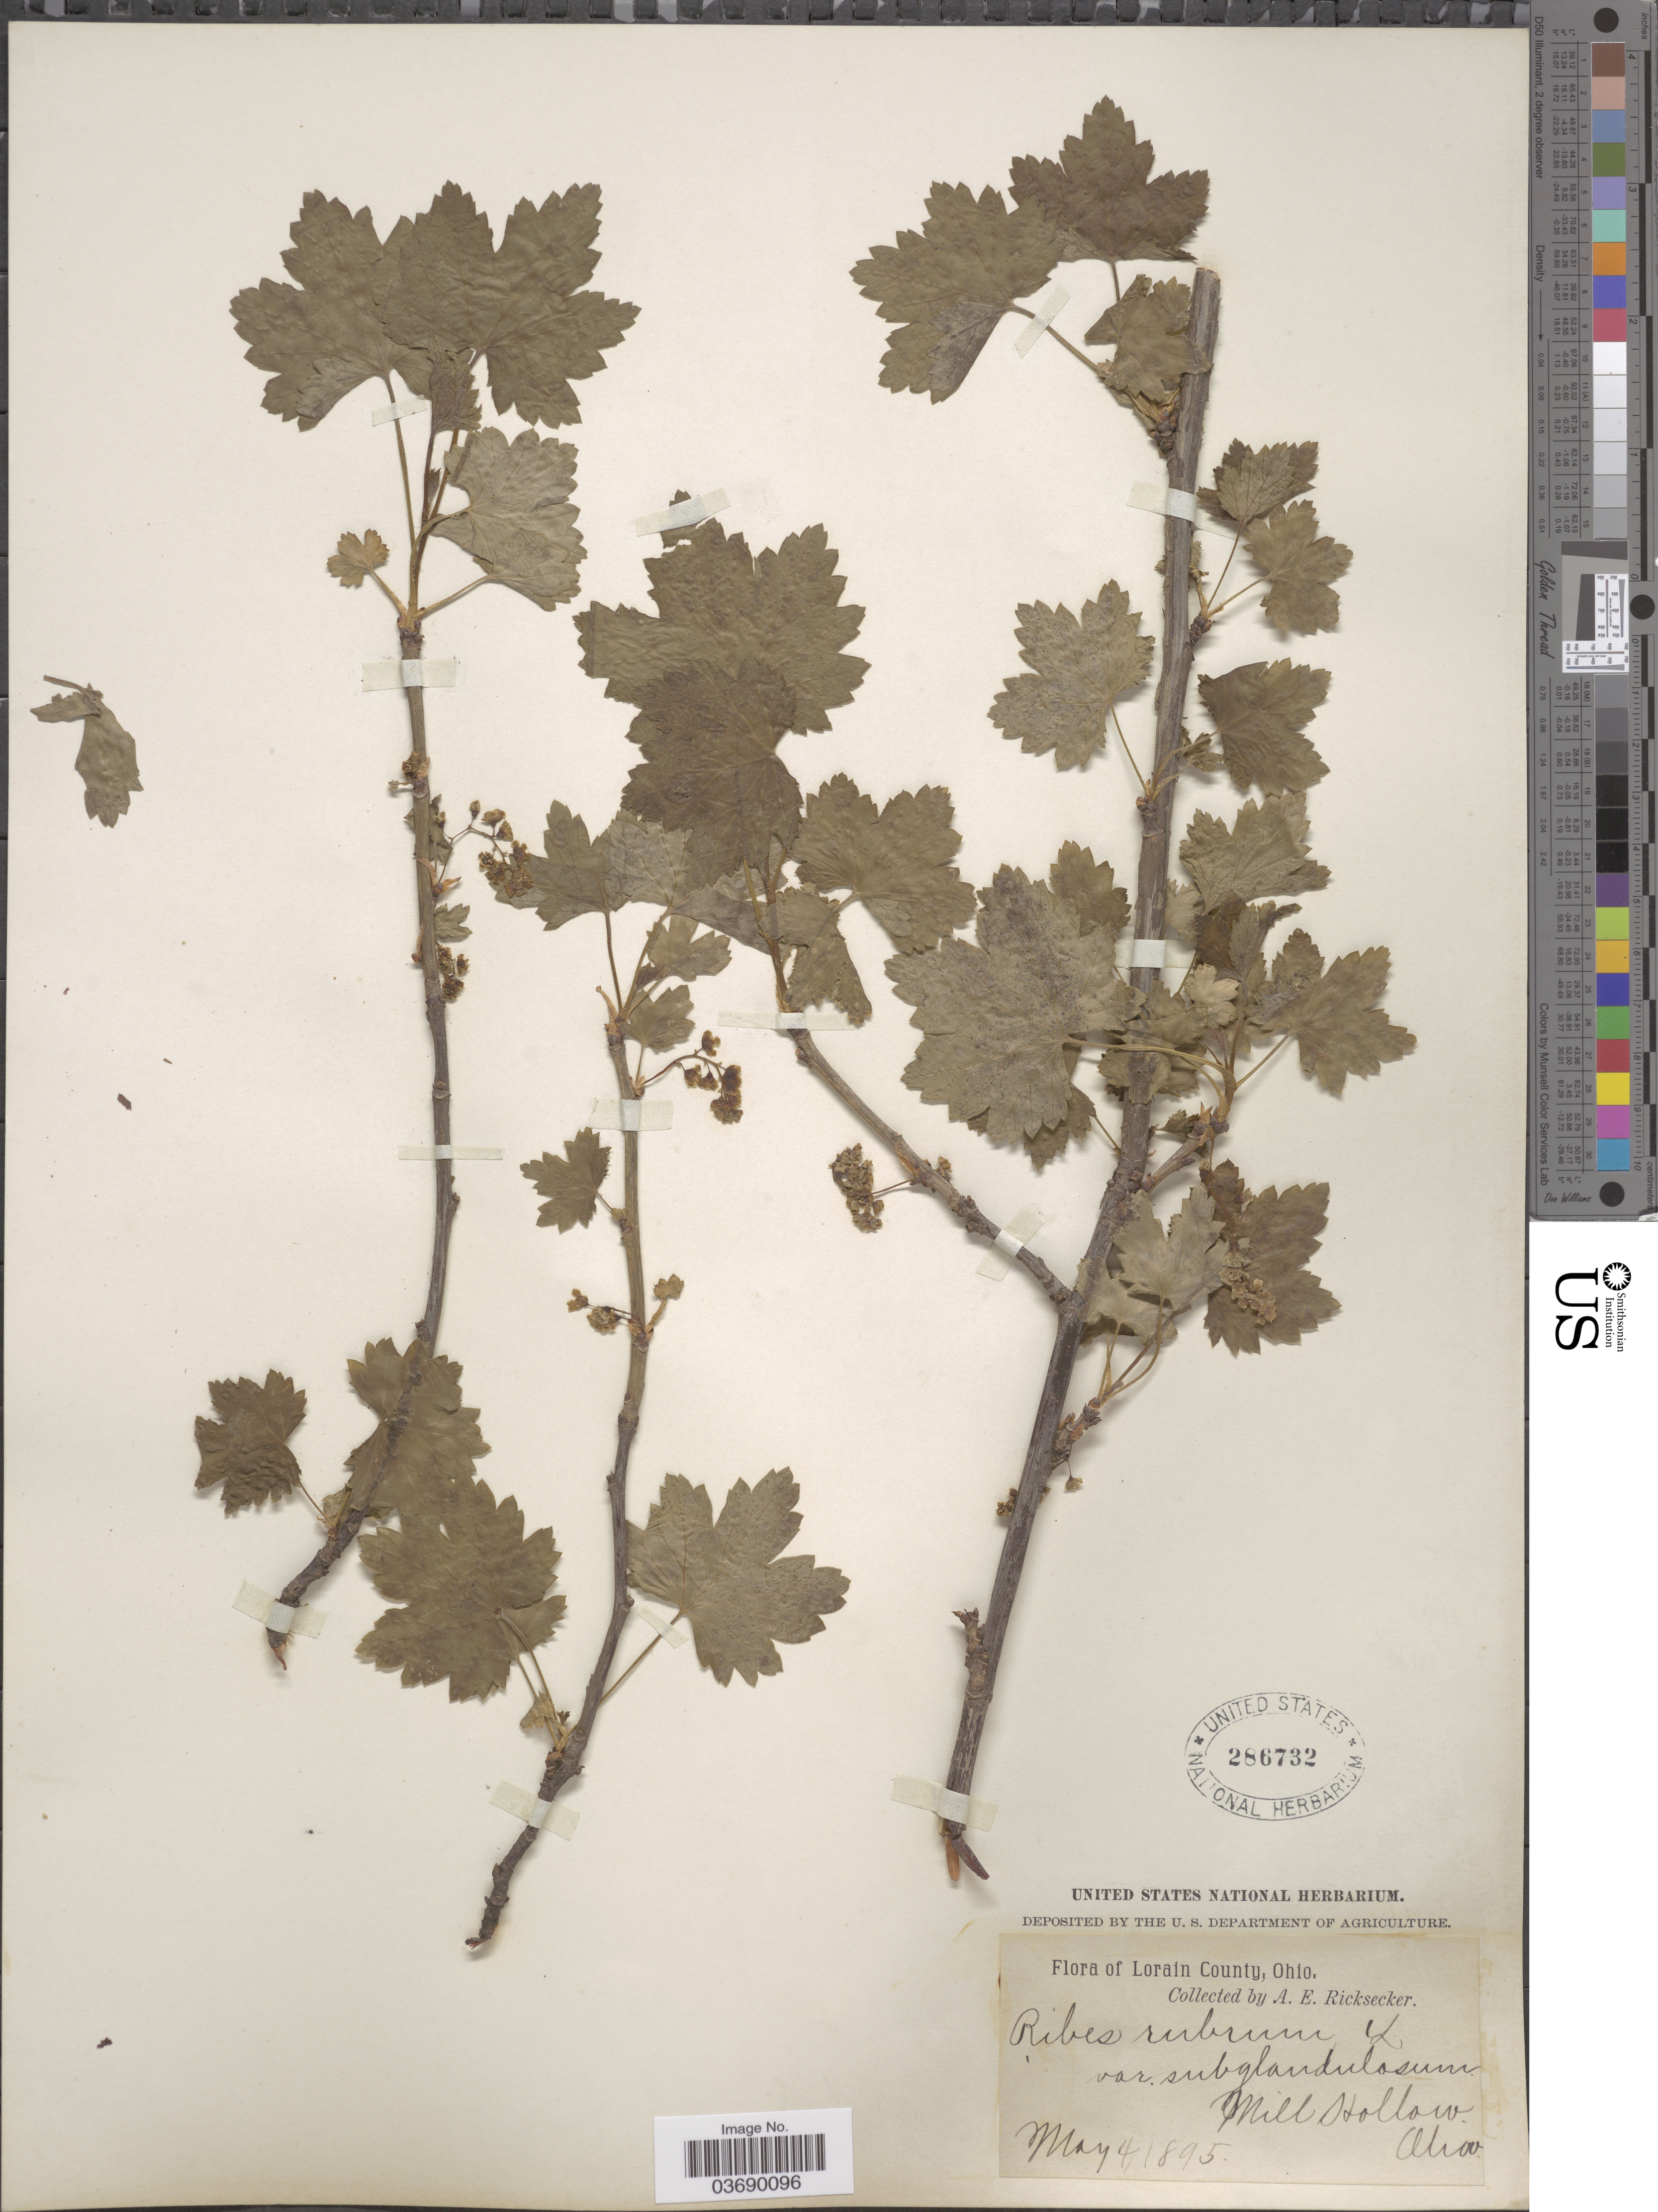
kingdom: Plantae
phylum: Tracheophyta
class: Magnoliopsida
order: Saxifragales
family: Grossulariaceae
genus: Ribes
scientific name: Ribes sp.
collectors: A. E. Ricksecker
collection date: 1895-05-04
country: United States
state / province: Ohio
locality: Lorain County. Mill Hollow.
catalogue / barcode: US 286732